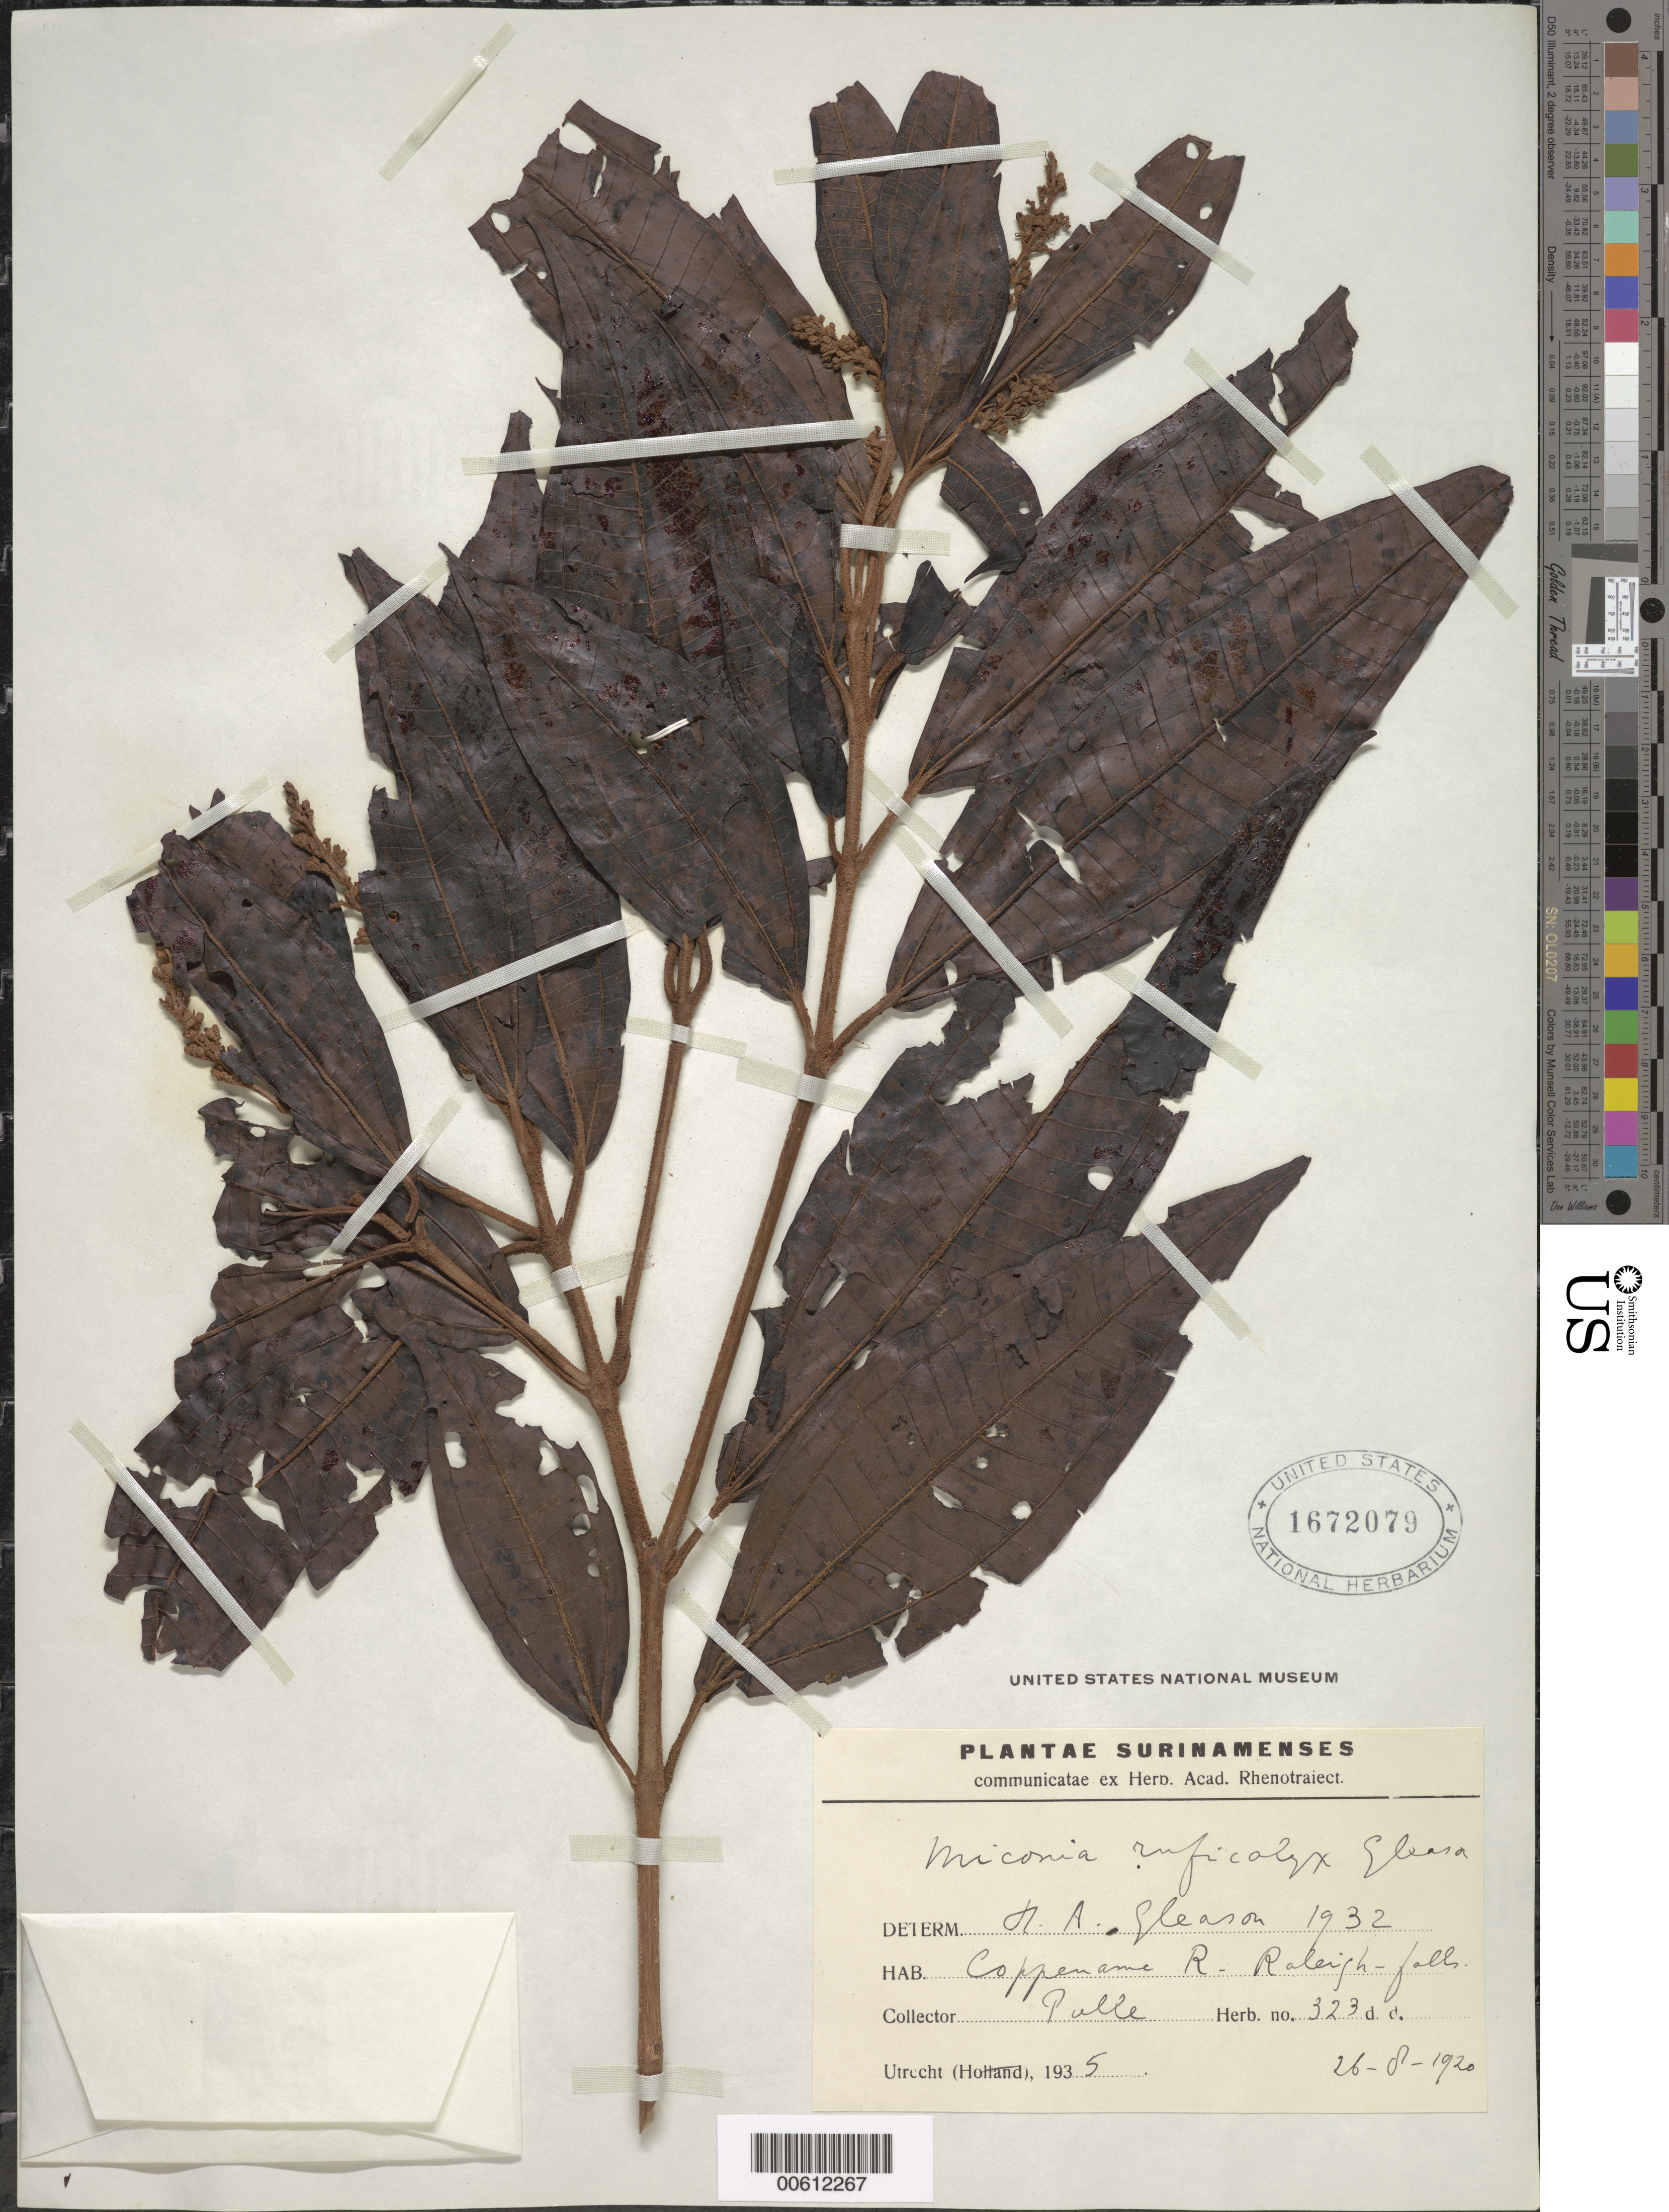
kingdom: Plantae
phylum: Tracheophyta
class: Magnoliopsida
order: Myrtales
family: Melastomataceae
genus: Miconia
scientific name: Miconia ruficalyx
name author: Gleason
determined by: Gleason, H. A.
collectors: A. A. Pulle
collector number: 323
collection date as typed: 26-Aug-20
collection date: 1920-08-26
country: Suriname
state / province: Saramacca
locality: Coppename R., near Raleigh Falls, Voltzberg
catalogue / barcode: US 1672079